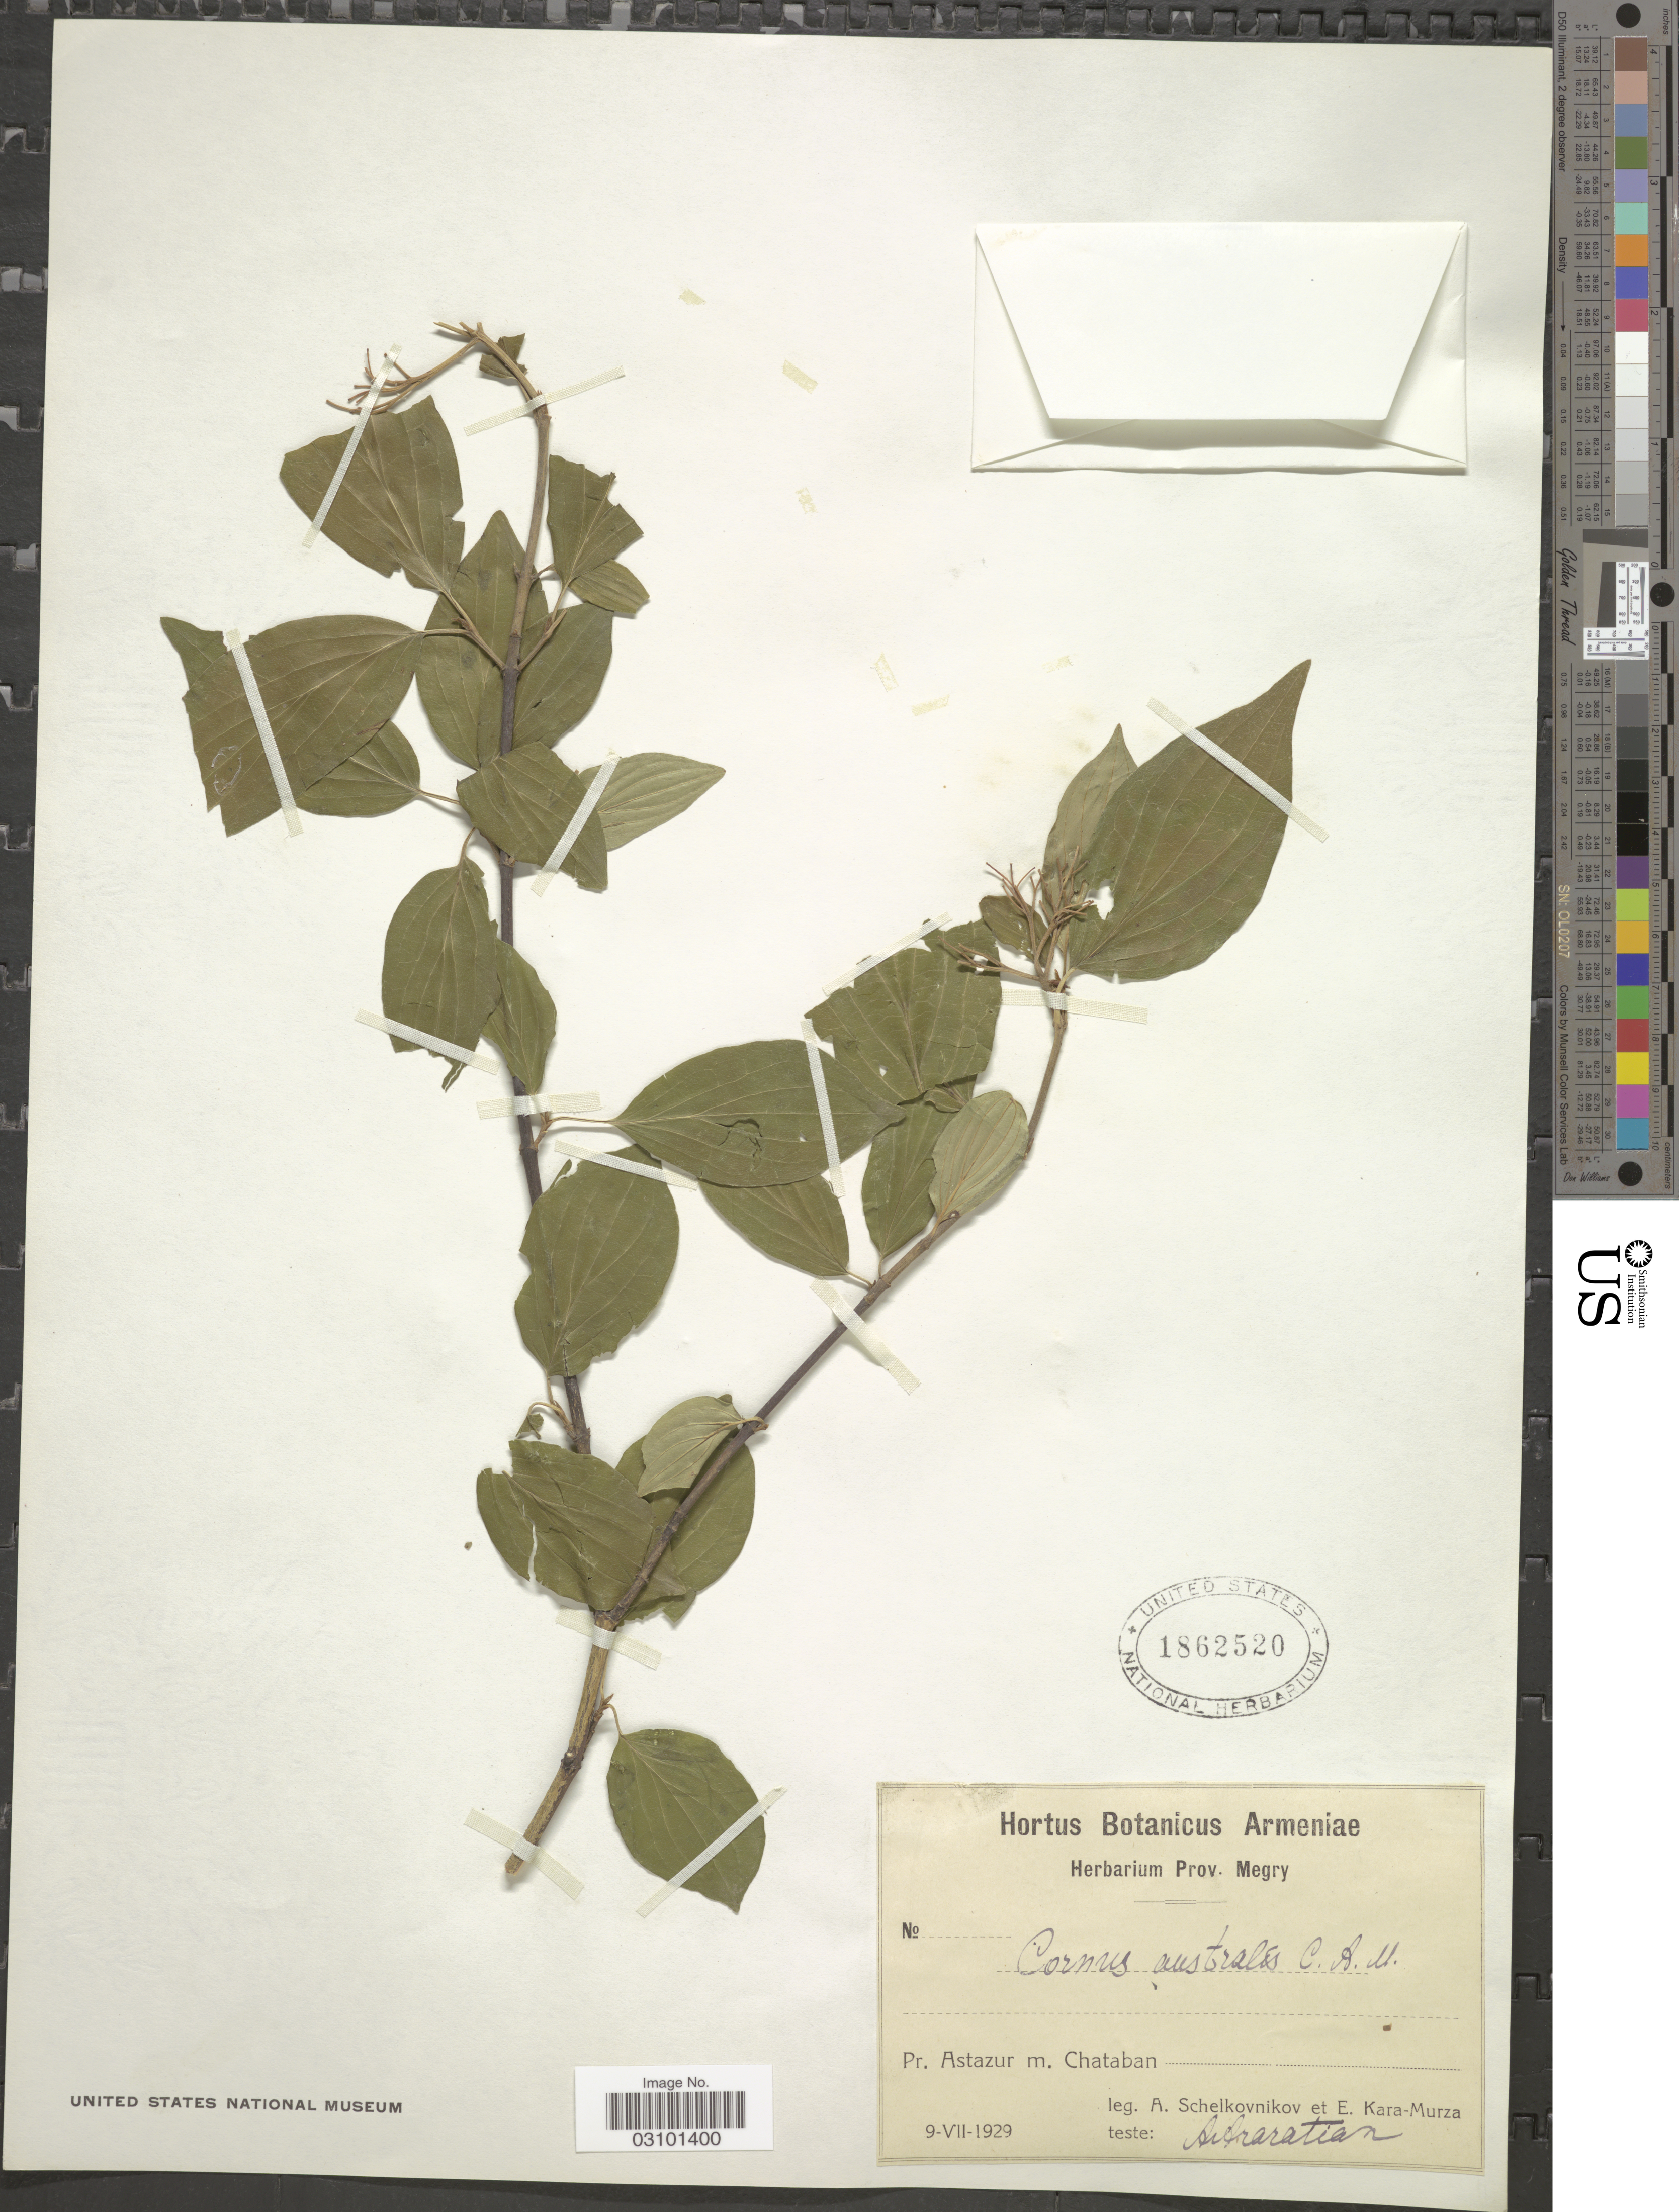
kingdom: Plantae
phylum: Tracheophyta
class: Magnoliopsida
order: Cornales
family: Cornaceae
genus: Cornus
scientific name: Cornus australis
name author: C.A. Mey.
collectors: A. B. Schelkovnikov & E. Kara-Murza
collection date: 1929-07-09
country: Armenia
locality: Pr. Astazur m. Chataban.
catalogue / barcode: US 1862520